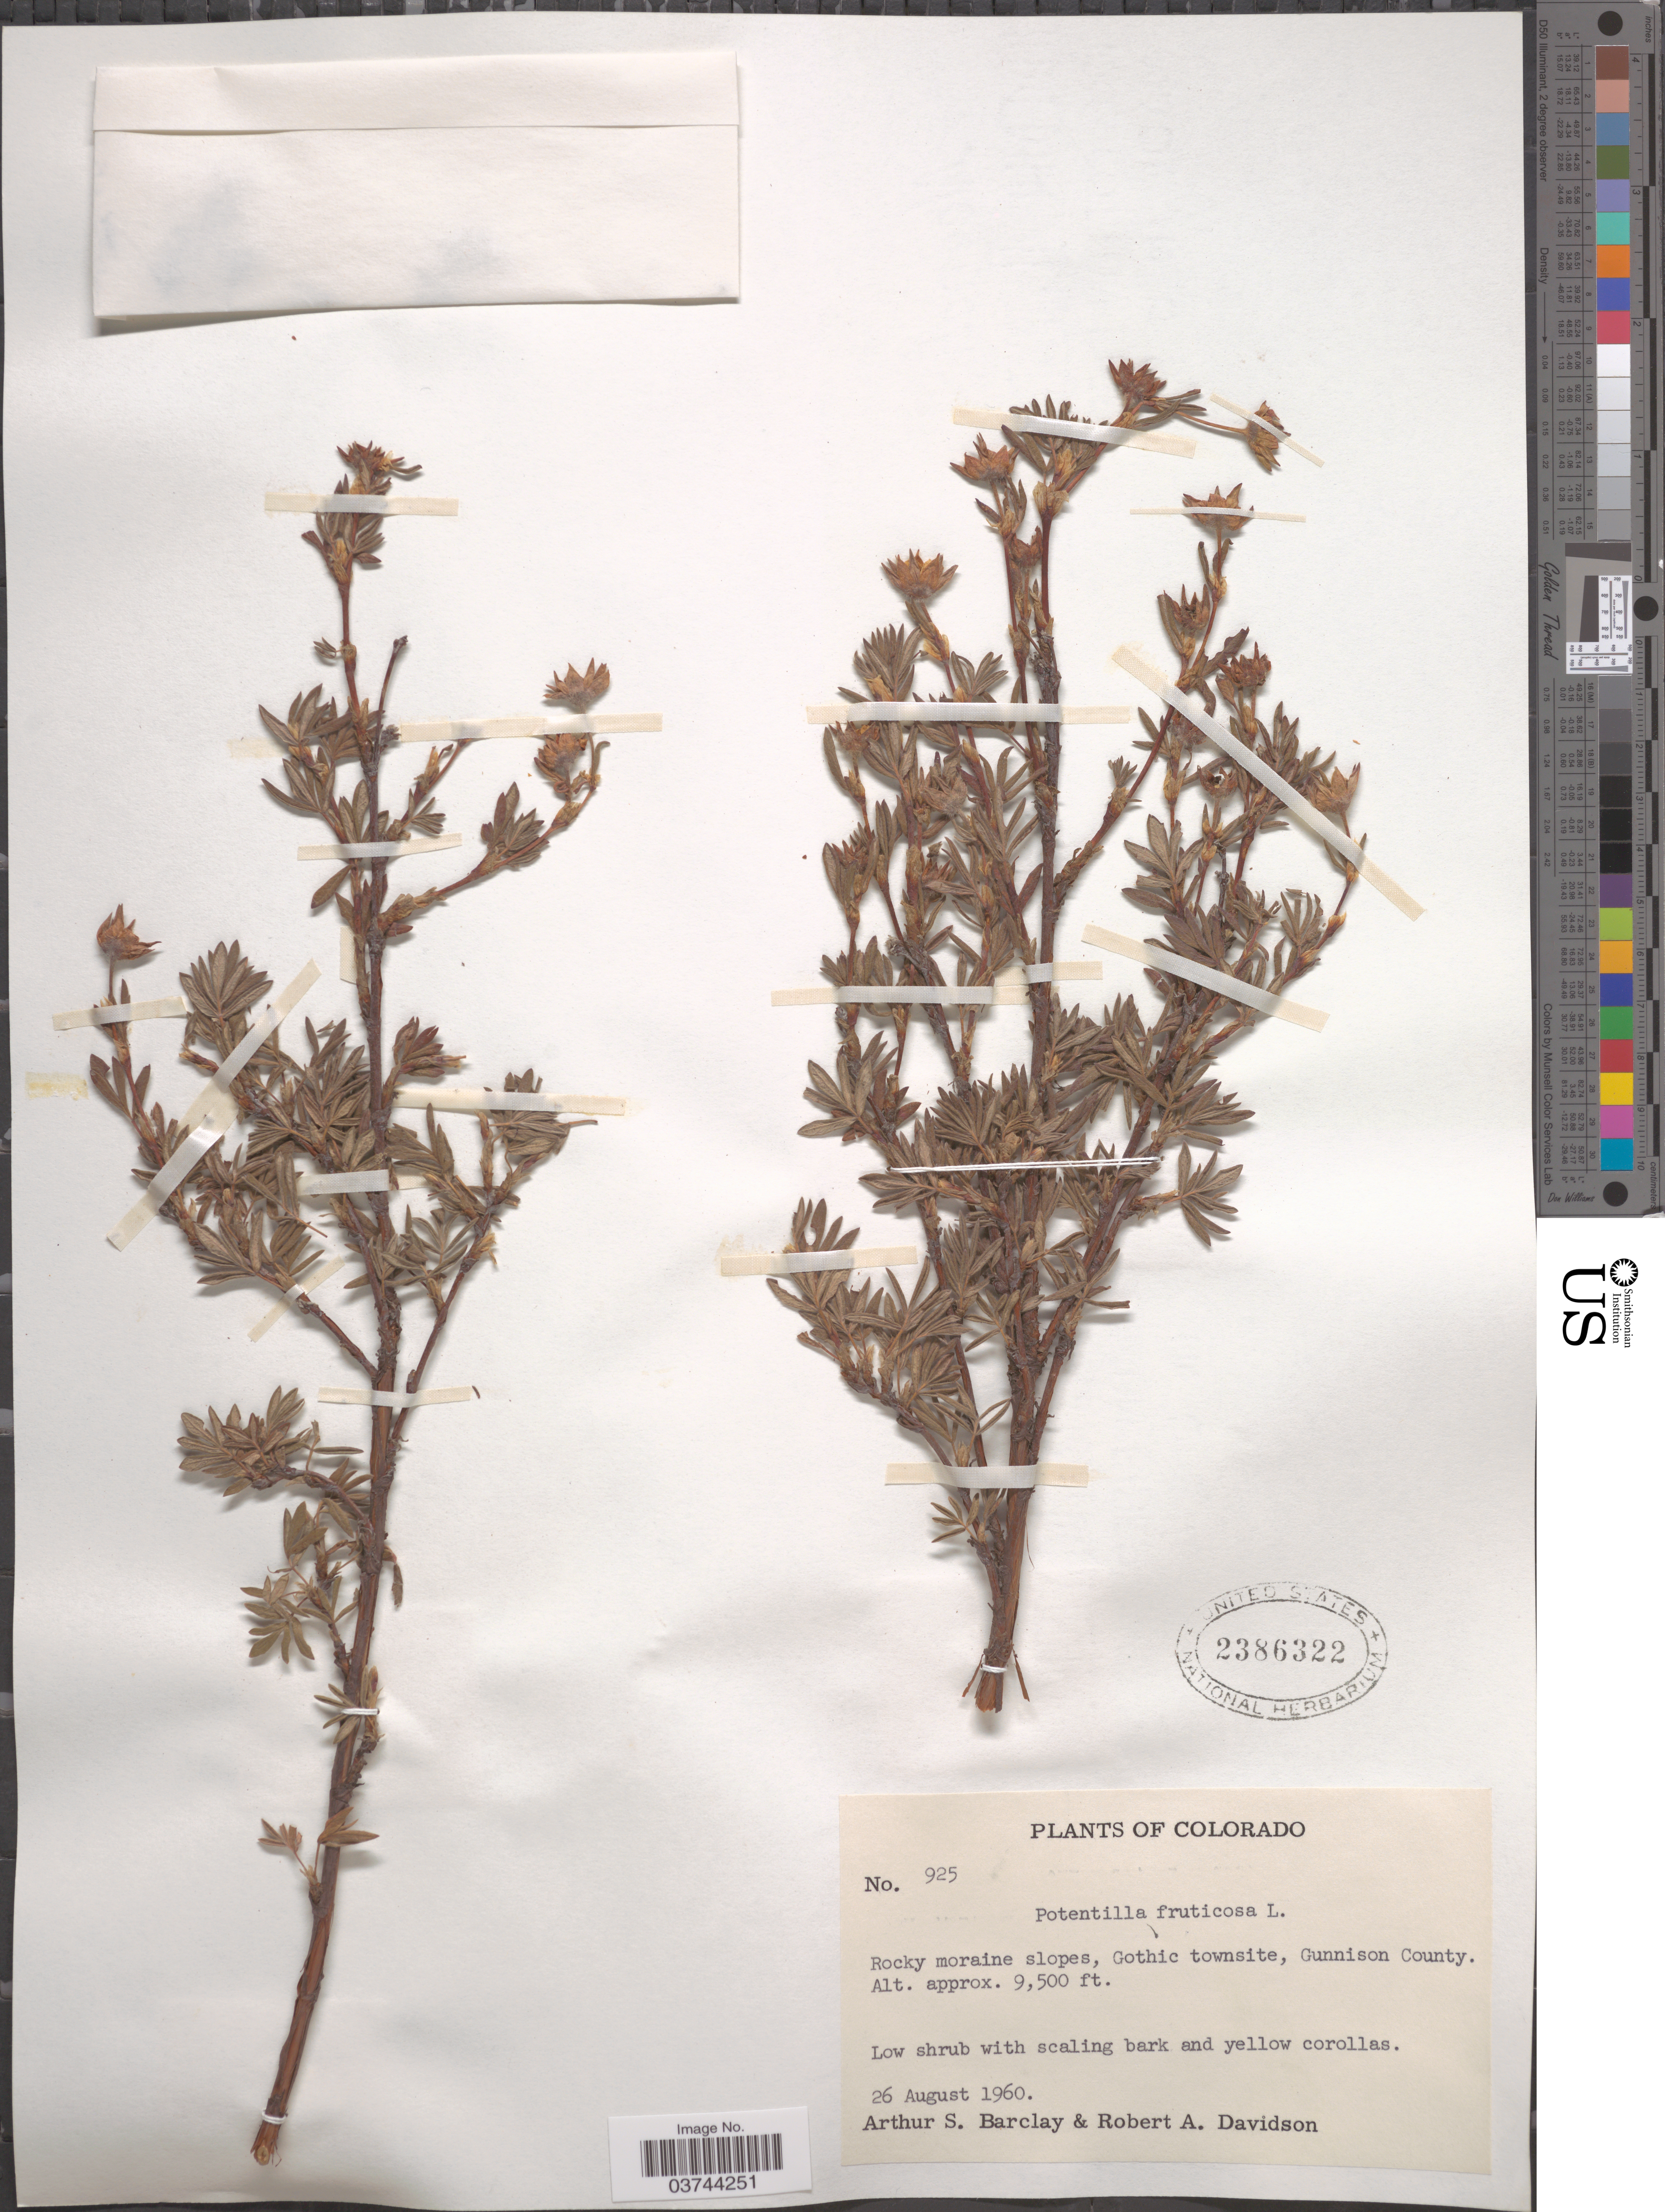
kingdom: Plantae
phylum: Tracheophyta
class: Magnoliopsida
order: Rosales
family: Rosaceae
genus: Dasiphora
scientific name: Dasiphora fruticosa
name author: (L.) Rydb.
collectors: A. S. Barclay & R. A. Davidson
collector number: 925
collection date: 1960-08-26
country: United States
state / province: Colorado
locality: Rocky moraine slopes, Gothic townsite, Gunnison County.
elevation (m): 2896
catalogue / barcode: US 2386322